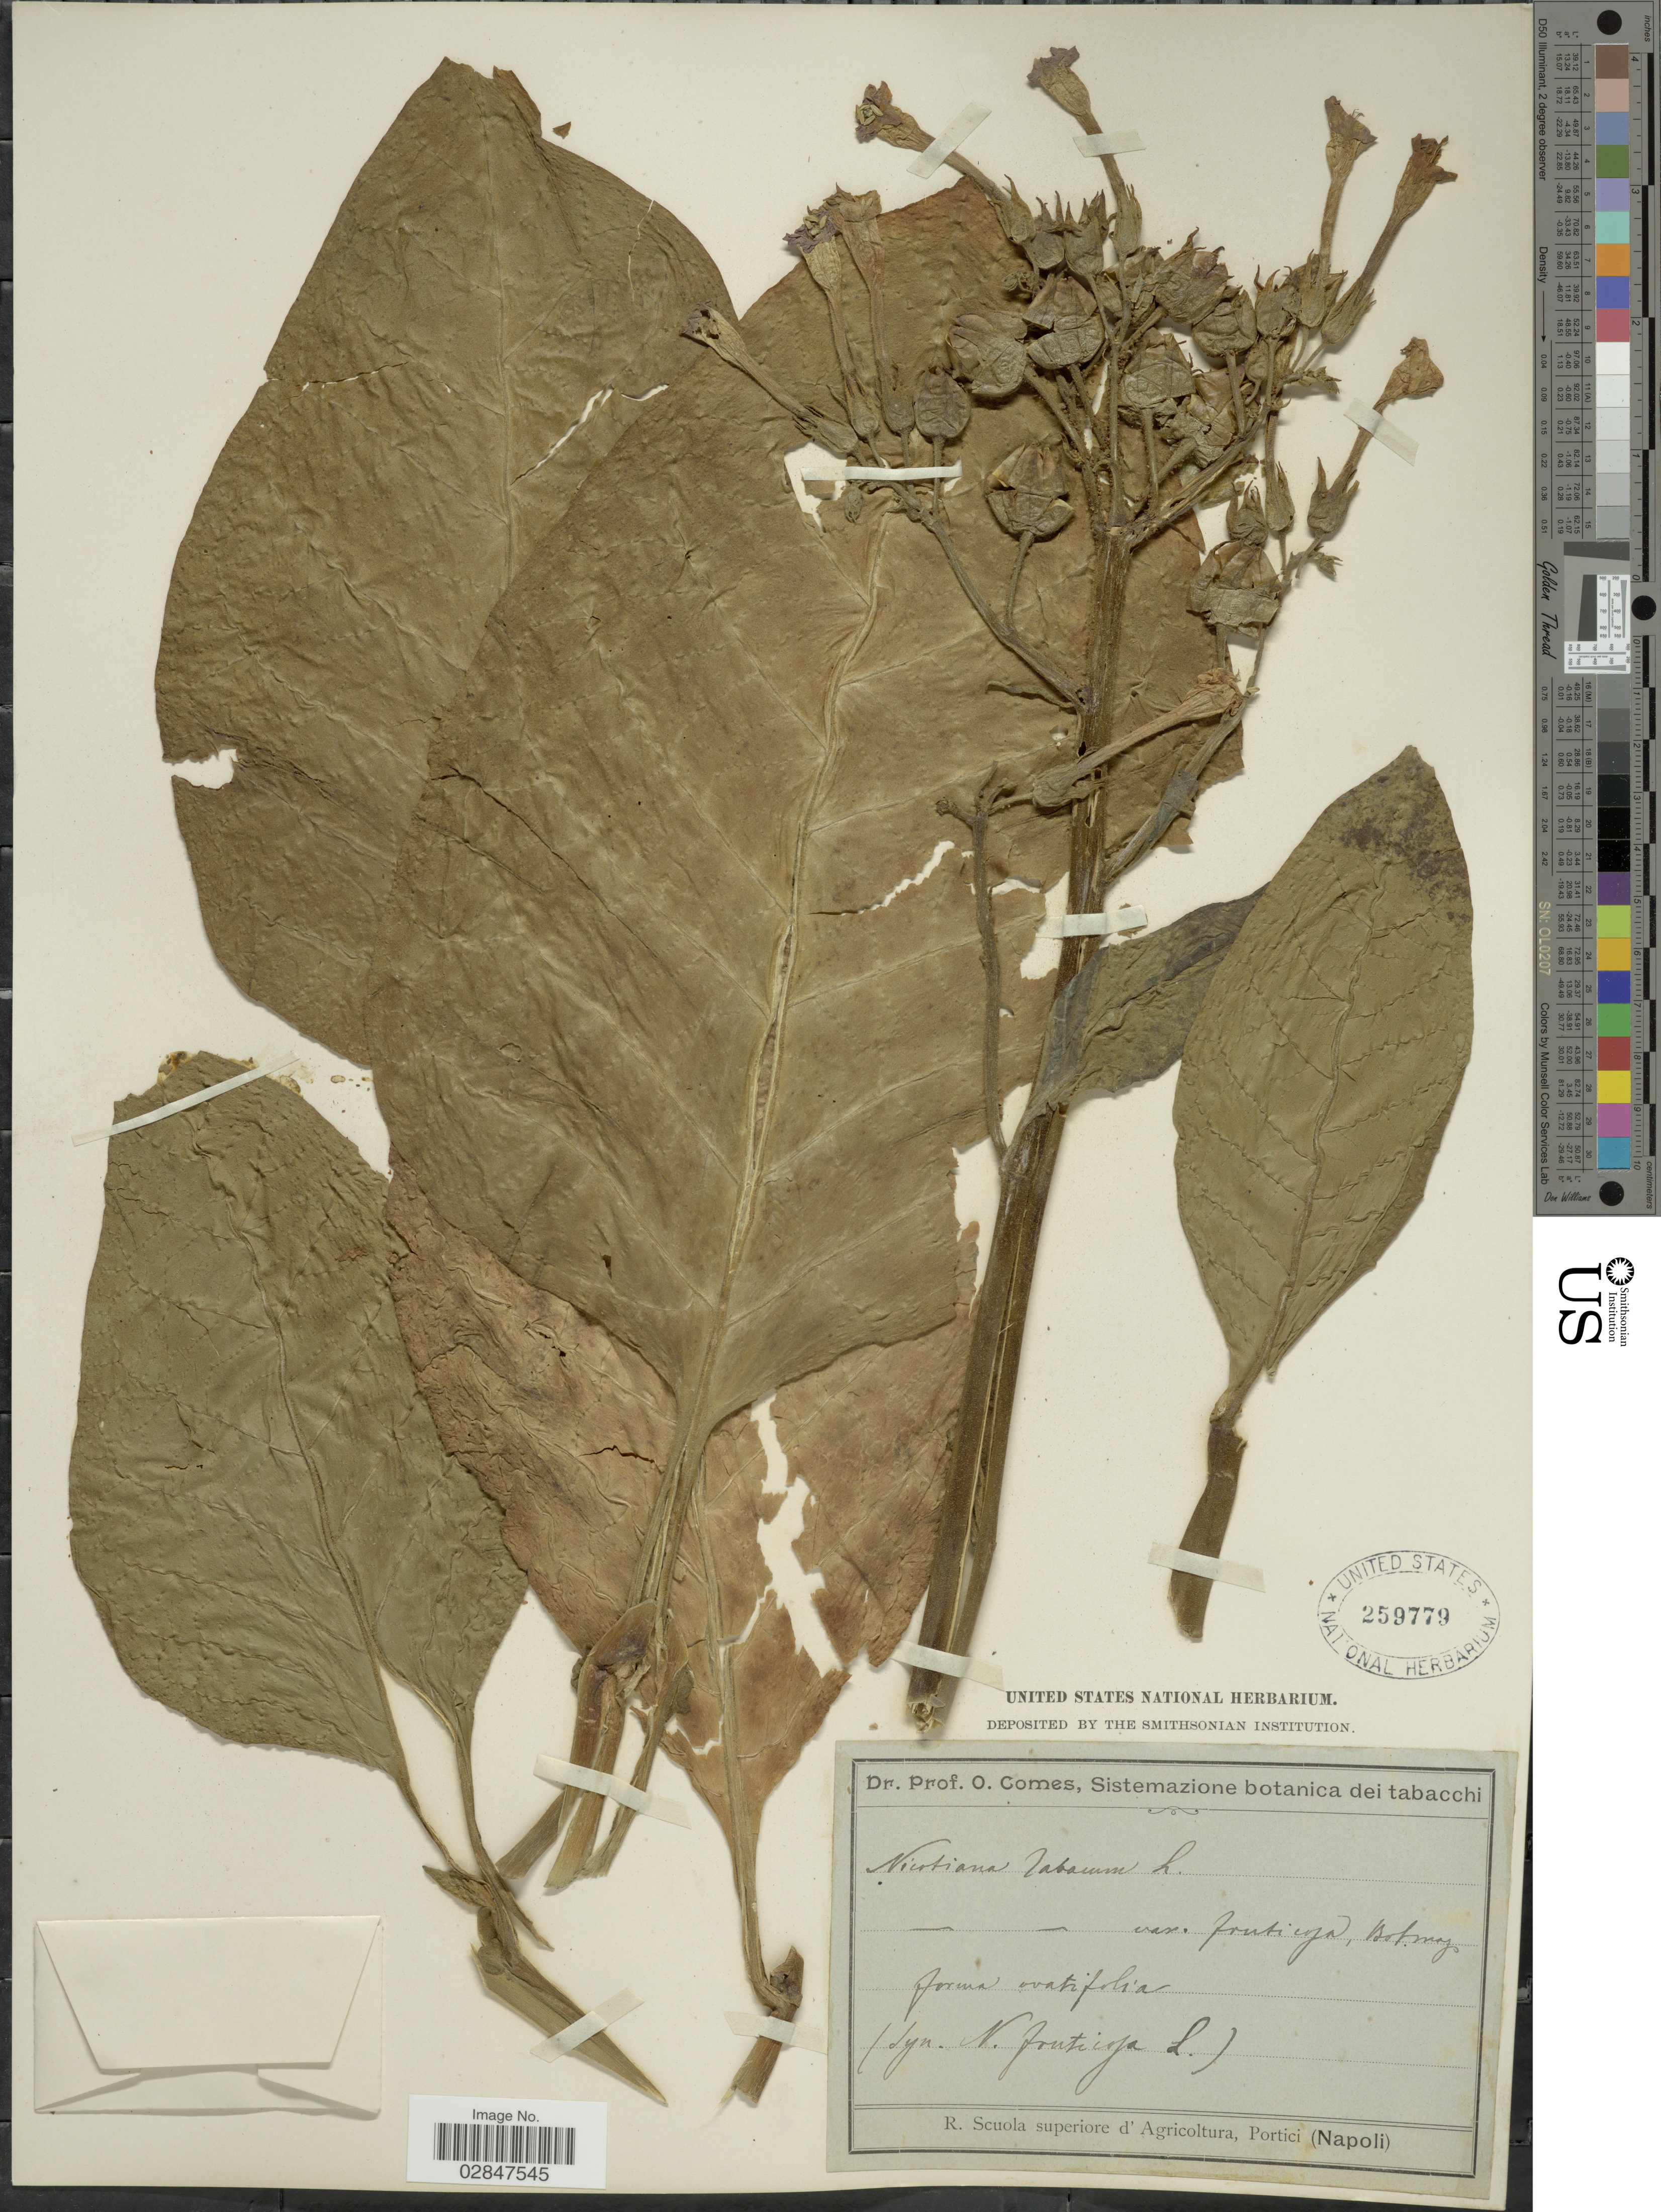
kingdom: Plantae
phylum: Tracheophyta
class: Magnoliopsida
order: Solanales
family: Solanaceae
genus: Nicotiana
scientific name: Nicotiana tabacum var. fruticosa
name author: (L.) Hook. f.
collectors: O. Comes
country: Italy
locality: Portici (Napoli).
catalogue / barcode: US 259779